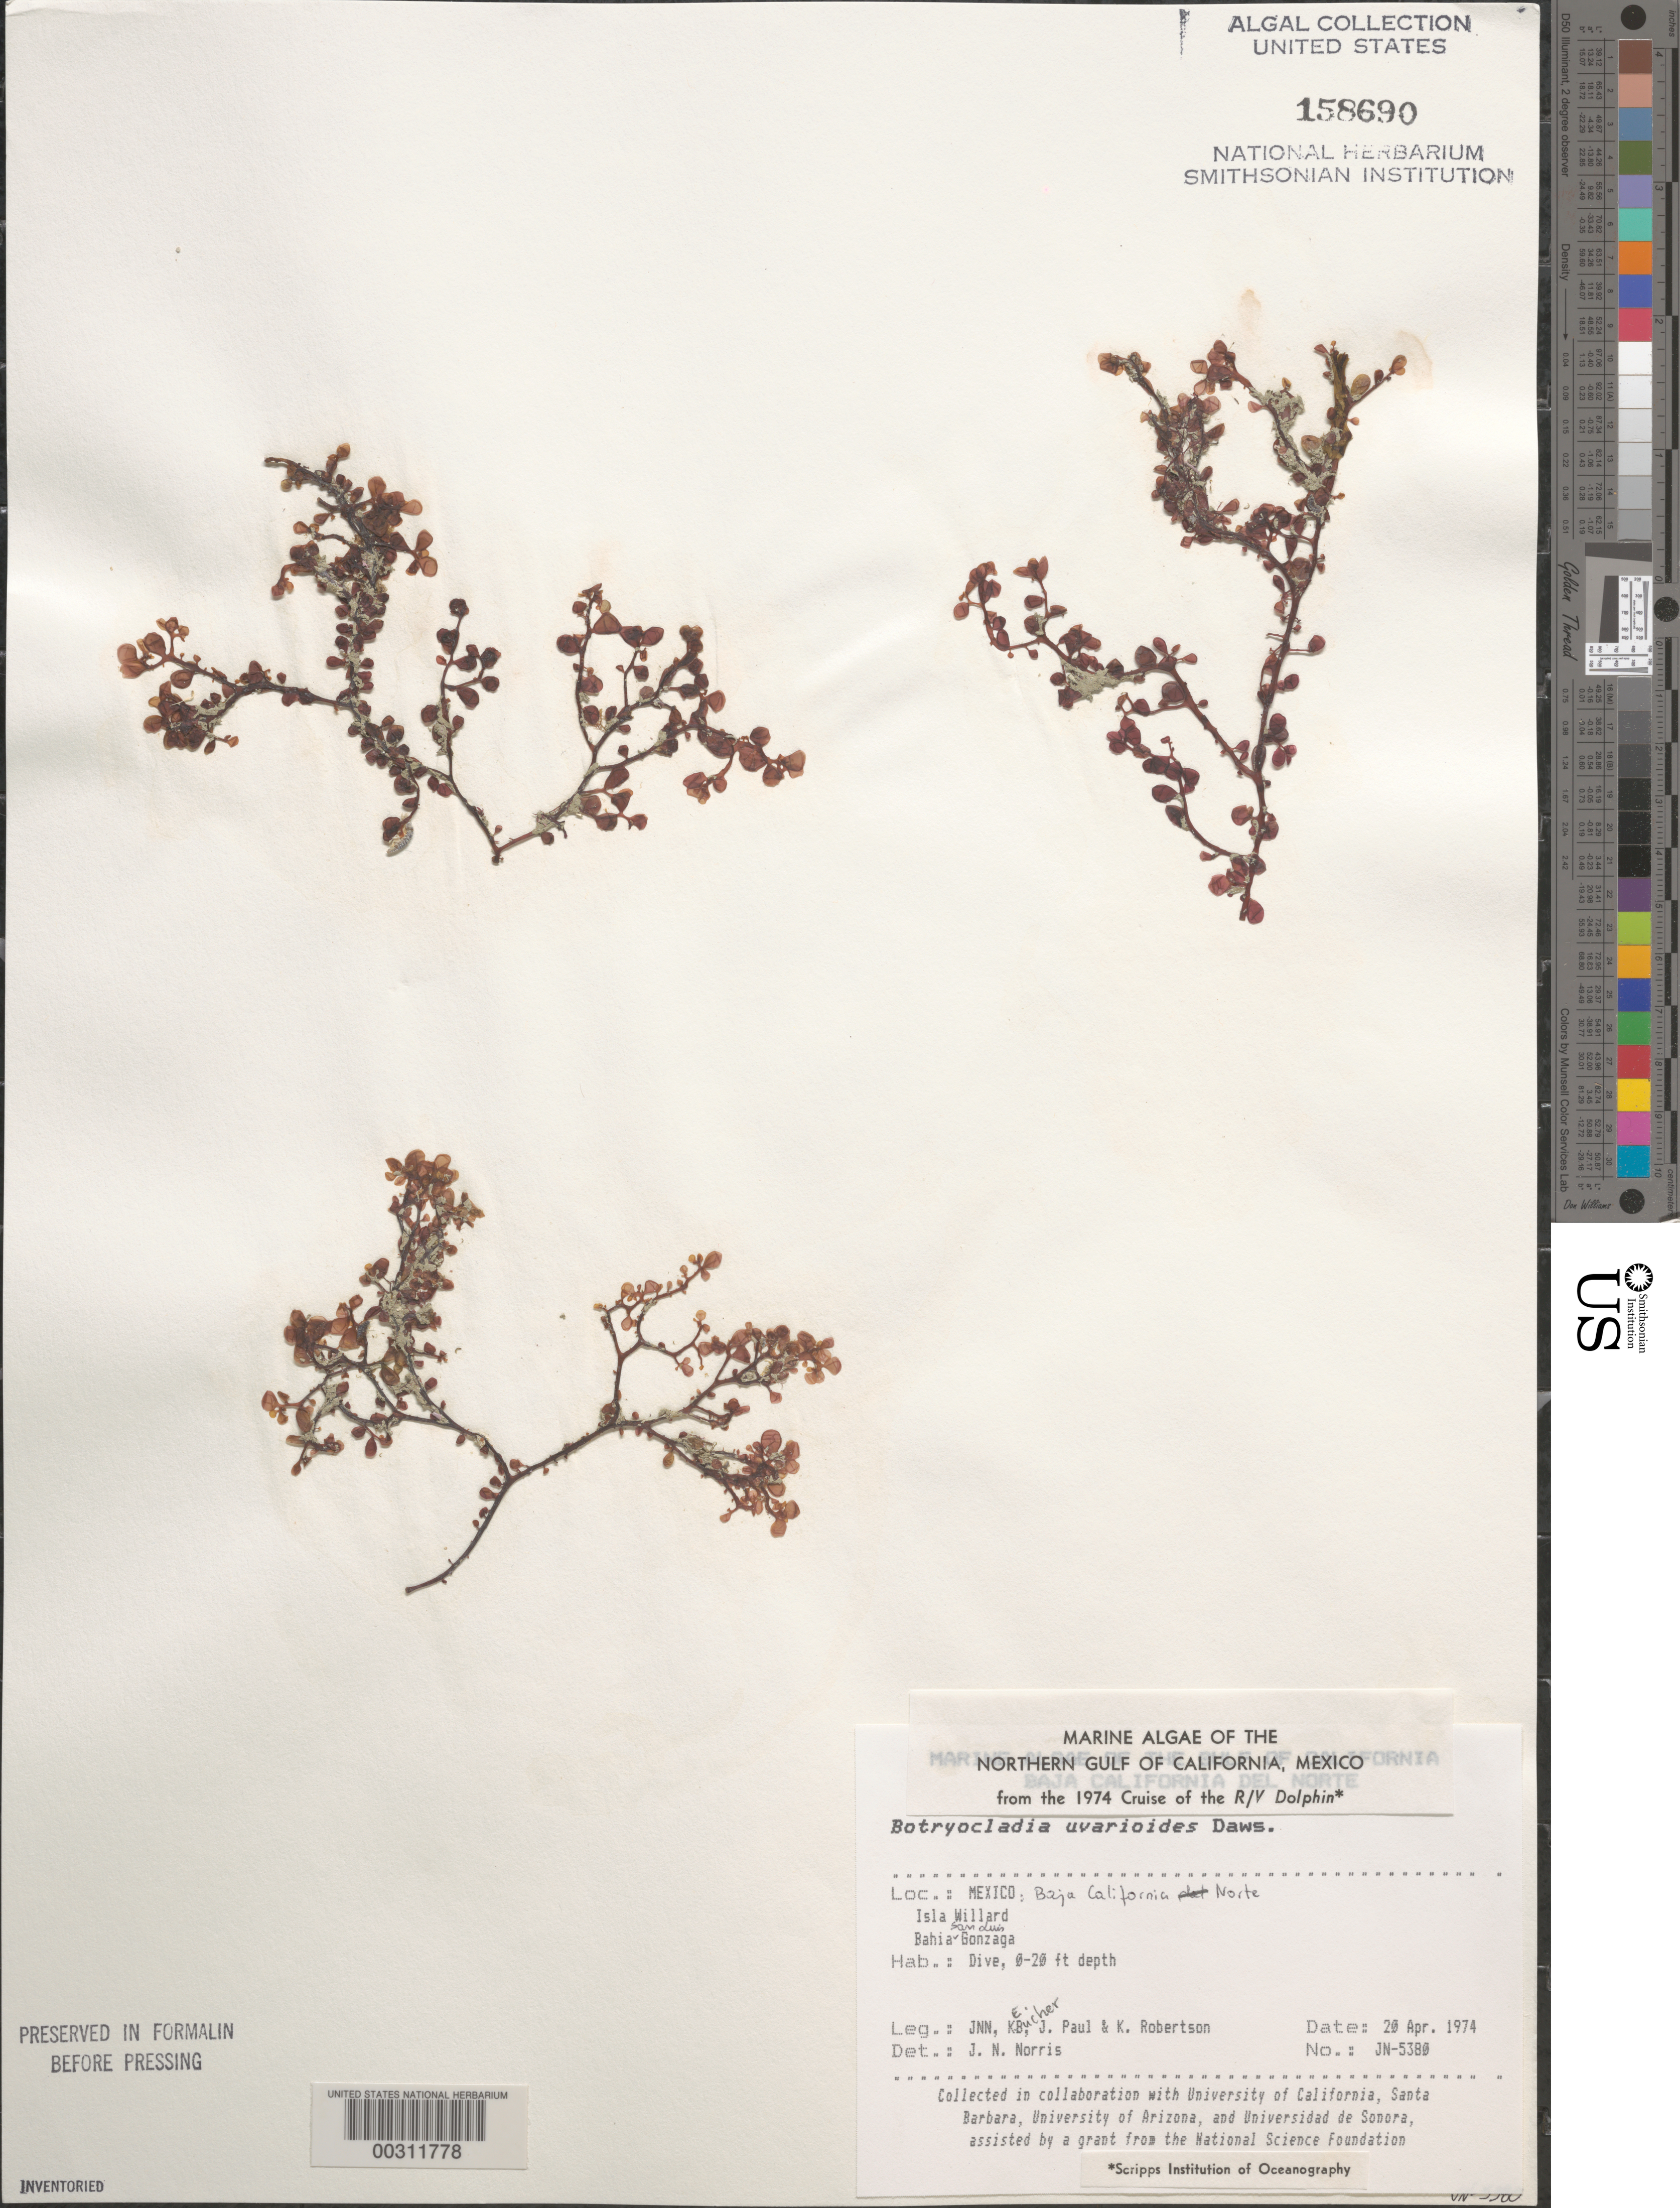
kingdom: Plantae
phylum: Rhodophyta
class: Florideophyceae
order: Rhodymeniales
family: Rhodymeniaceae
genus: Botryocladia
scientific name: Botryocladia uvarioides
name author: E.Y. Dawson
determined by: Norris, James N.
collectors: J. N. Norris, K. E. Bucher, J. Paul & K. Robertson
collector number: JN-5380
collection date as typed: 20 Apr 1974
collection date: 1974-04-20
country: Mexico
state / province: Baja California Norte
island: Isla Willard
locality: Bahia San Luis Gonzaga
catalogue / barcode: US 158690